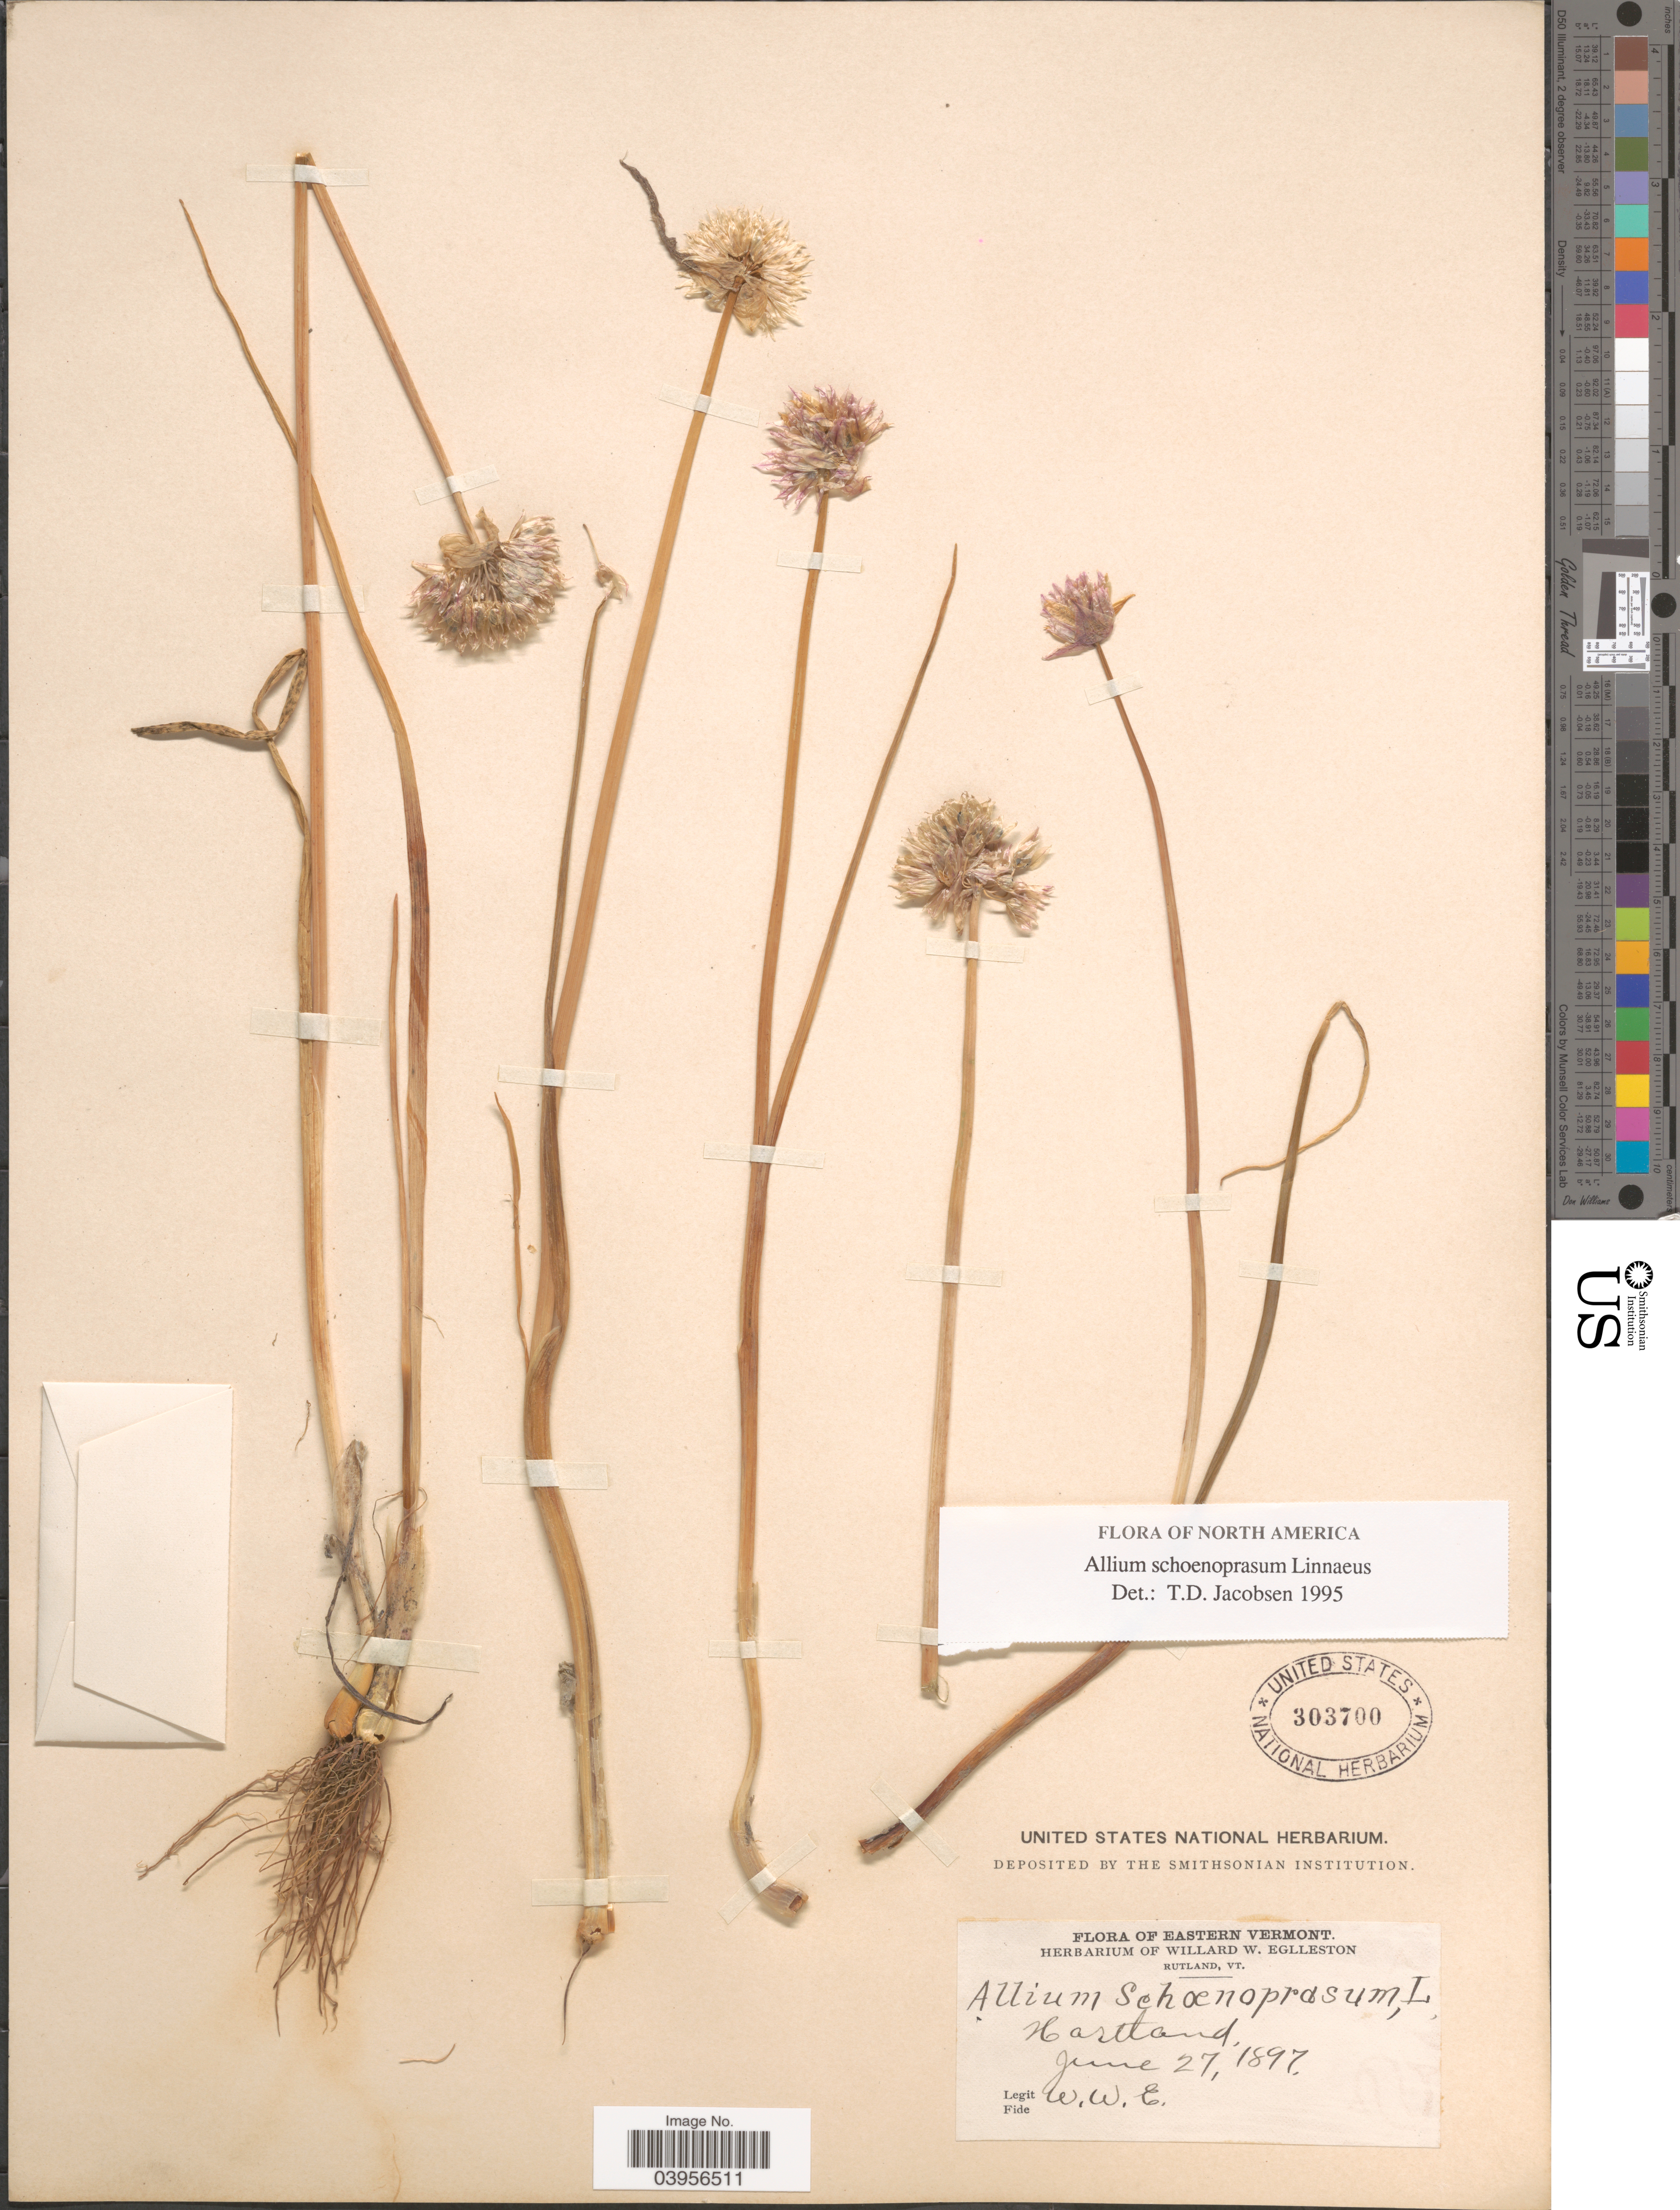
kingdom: Plantae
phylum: Tracheophyta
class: Liliopsida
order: Asparagales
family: Amaryllidaceae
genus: Allium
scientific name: Allium schoenoprasum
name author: L.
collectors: W. W. Eggleston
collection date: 1897-06-27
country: United States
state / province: Vermont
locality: Eastern Vermont. Hartland.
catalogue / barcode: US 303700